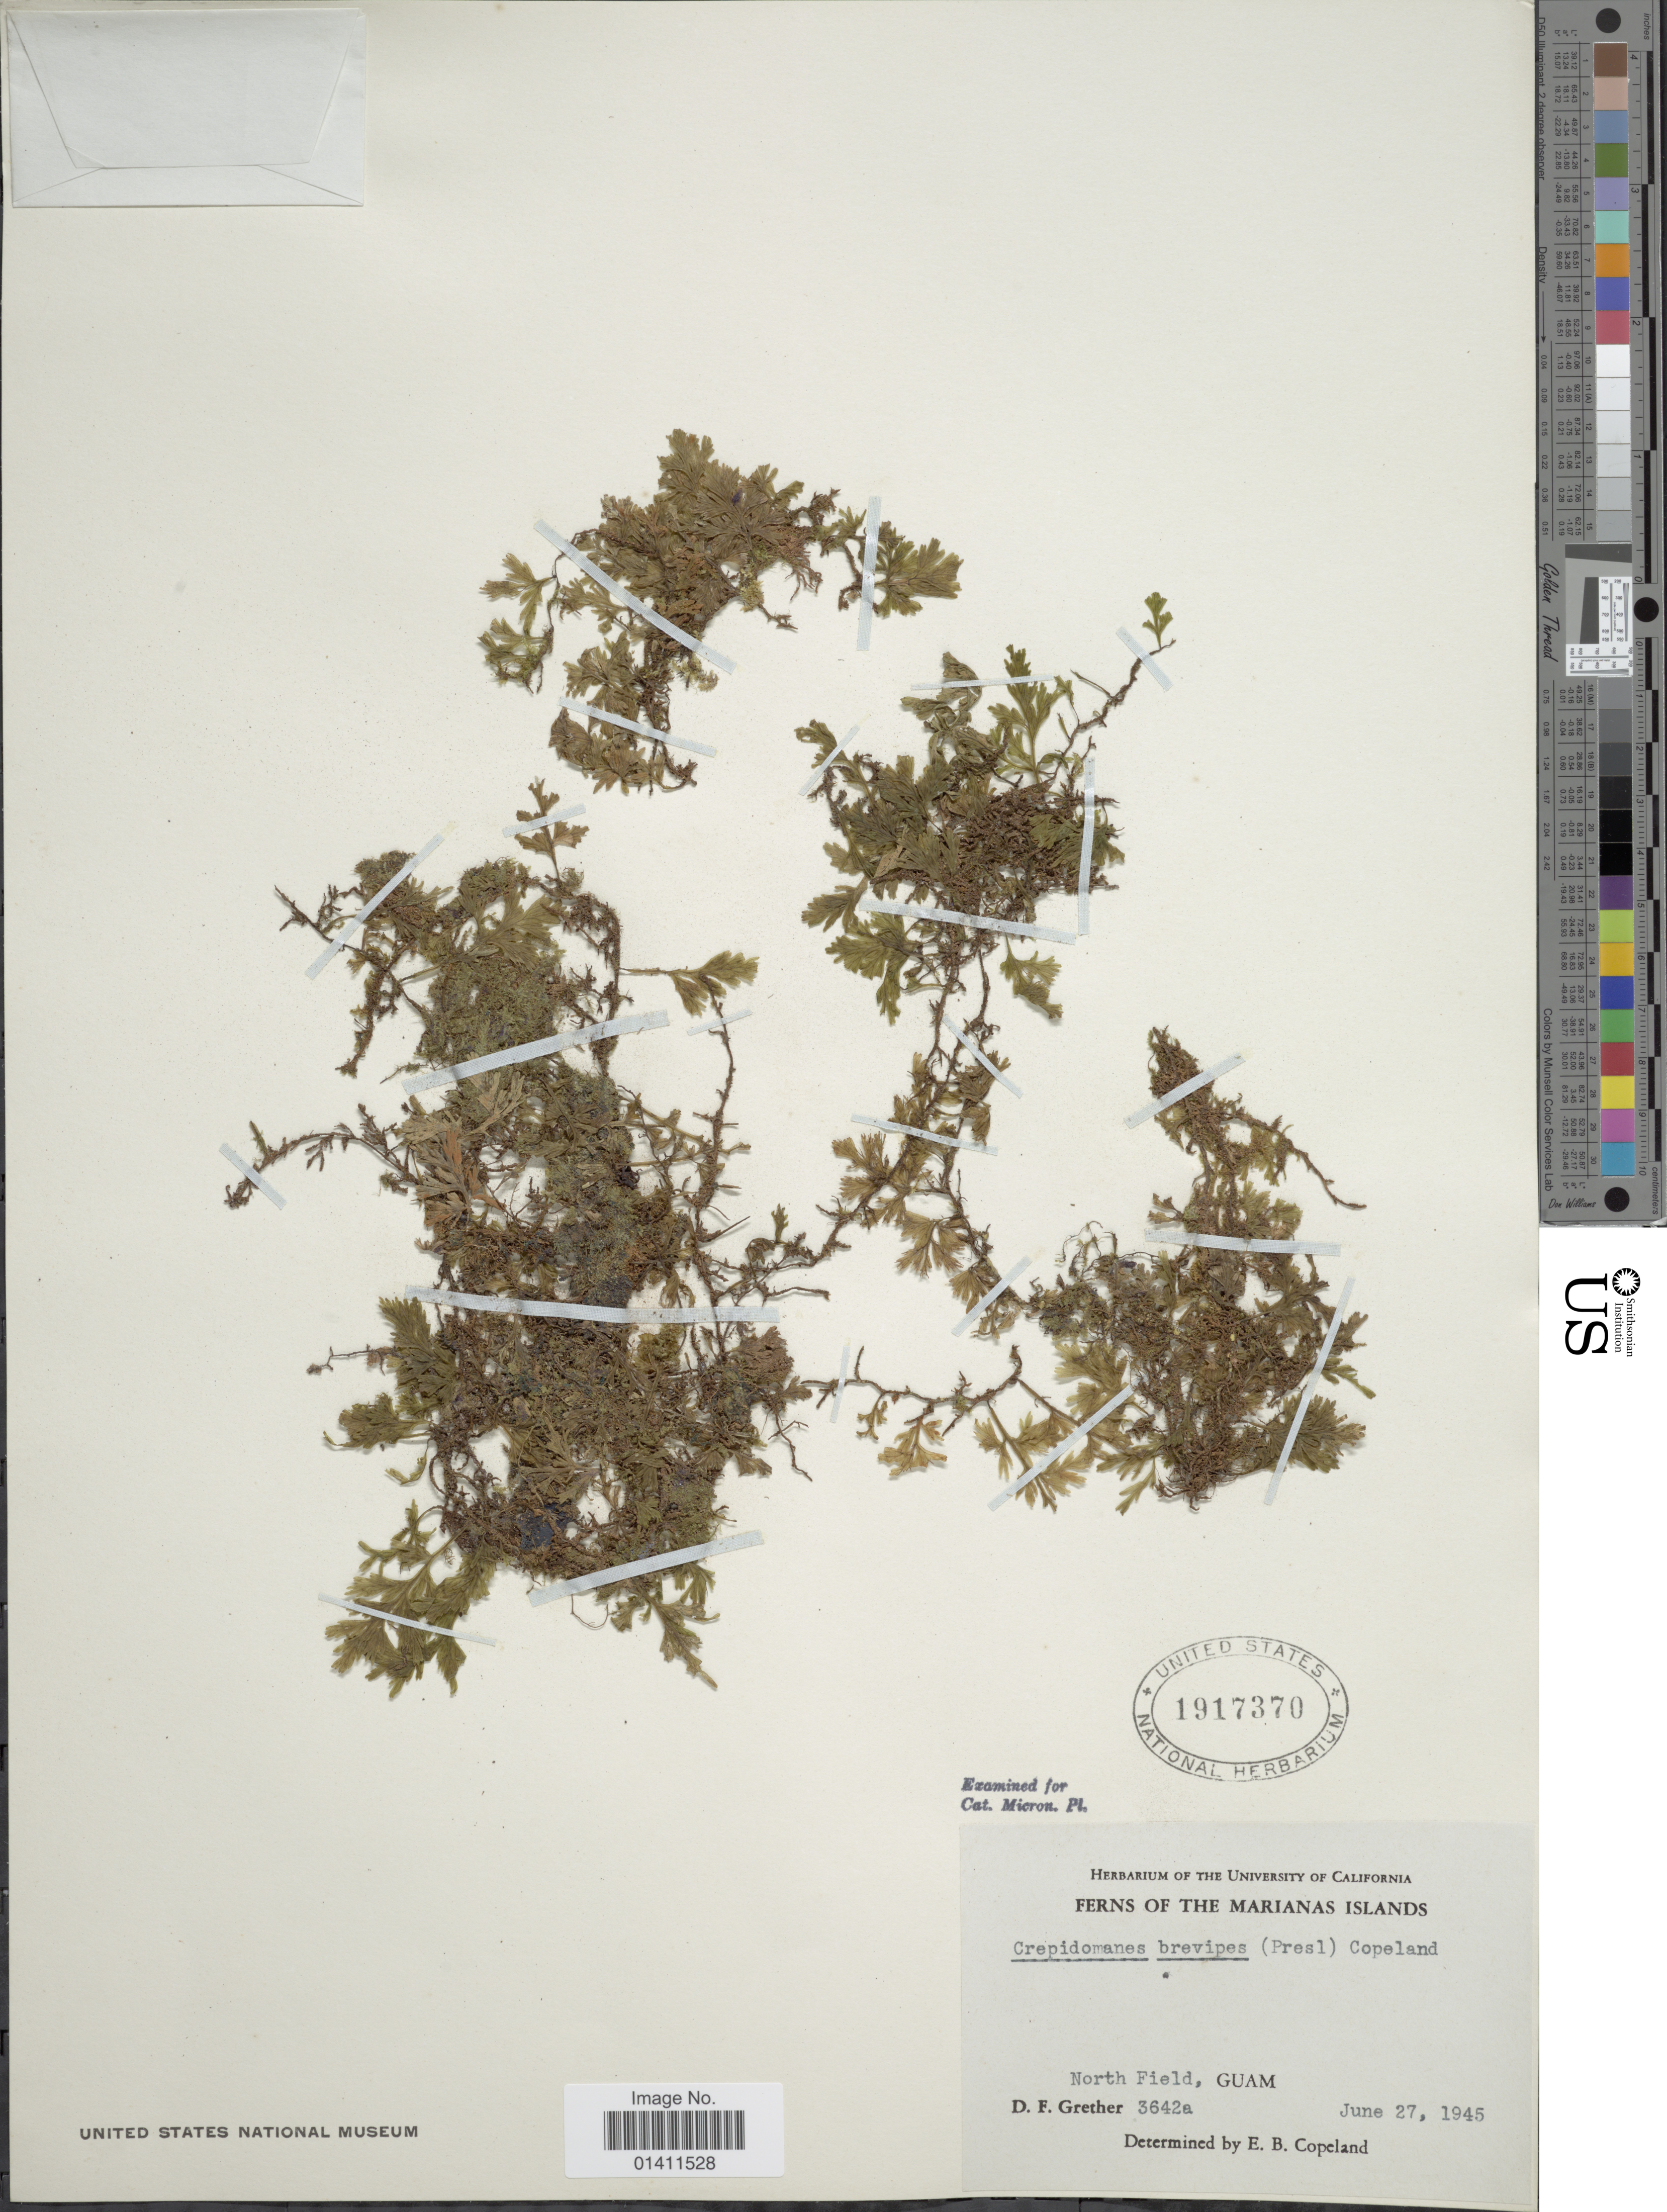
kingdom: Plantae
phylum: Tracheophyta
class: Polypodiopsida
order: Hymenophyllales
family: Hymenophyllaceae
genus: Didymoglossum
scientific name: Didymoglossum brevipes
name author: C. Presl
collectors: D. F. Grether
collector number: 3642a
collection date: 1945-06-27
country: Guam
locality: Marianas Islands. North Field.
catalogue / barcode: US 1917370